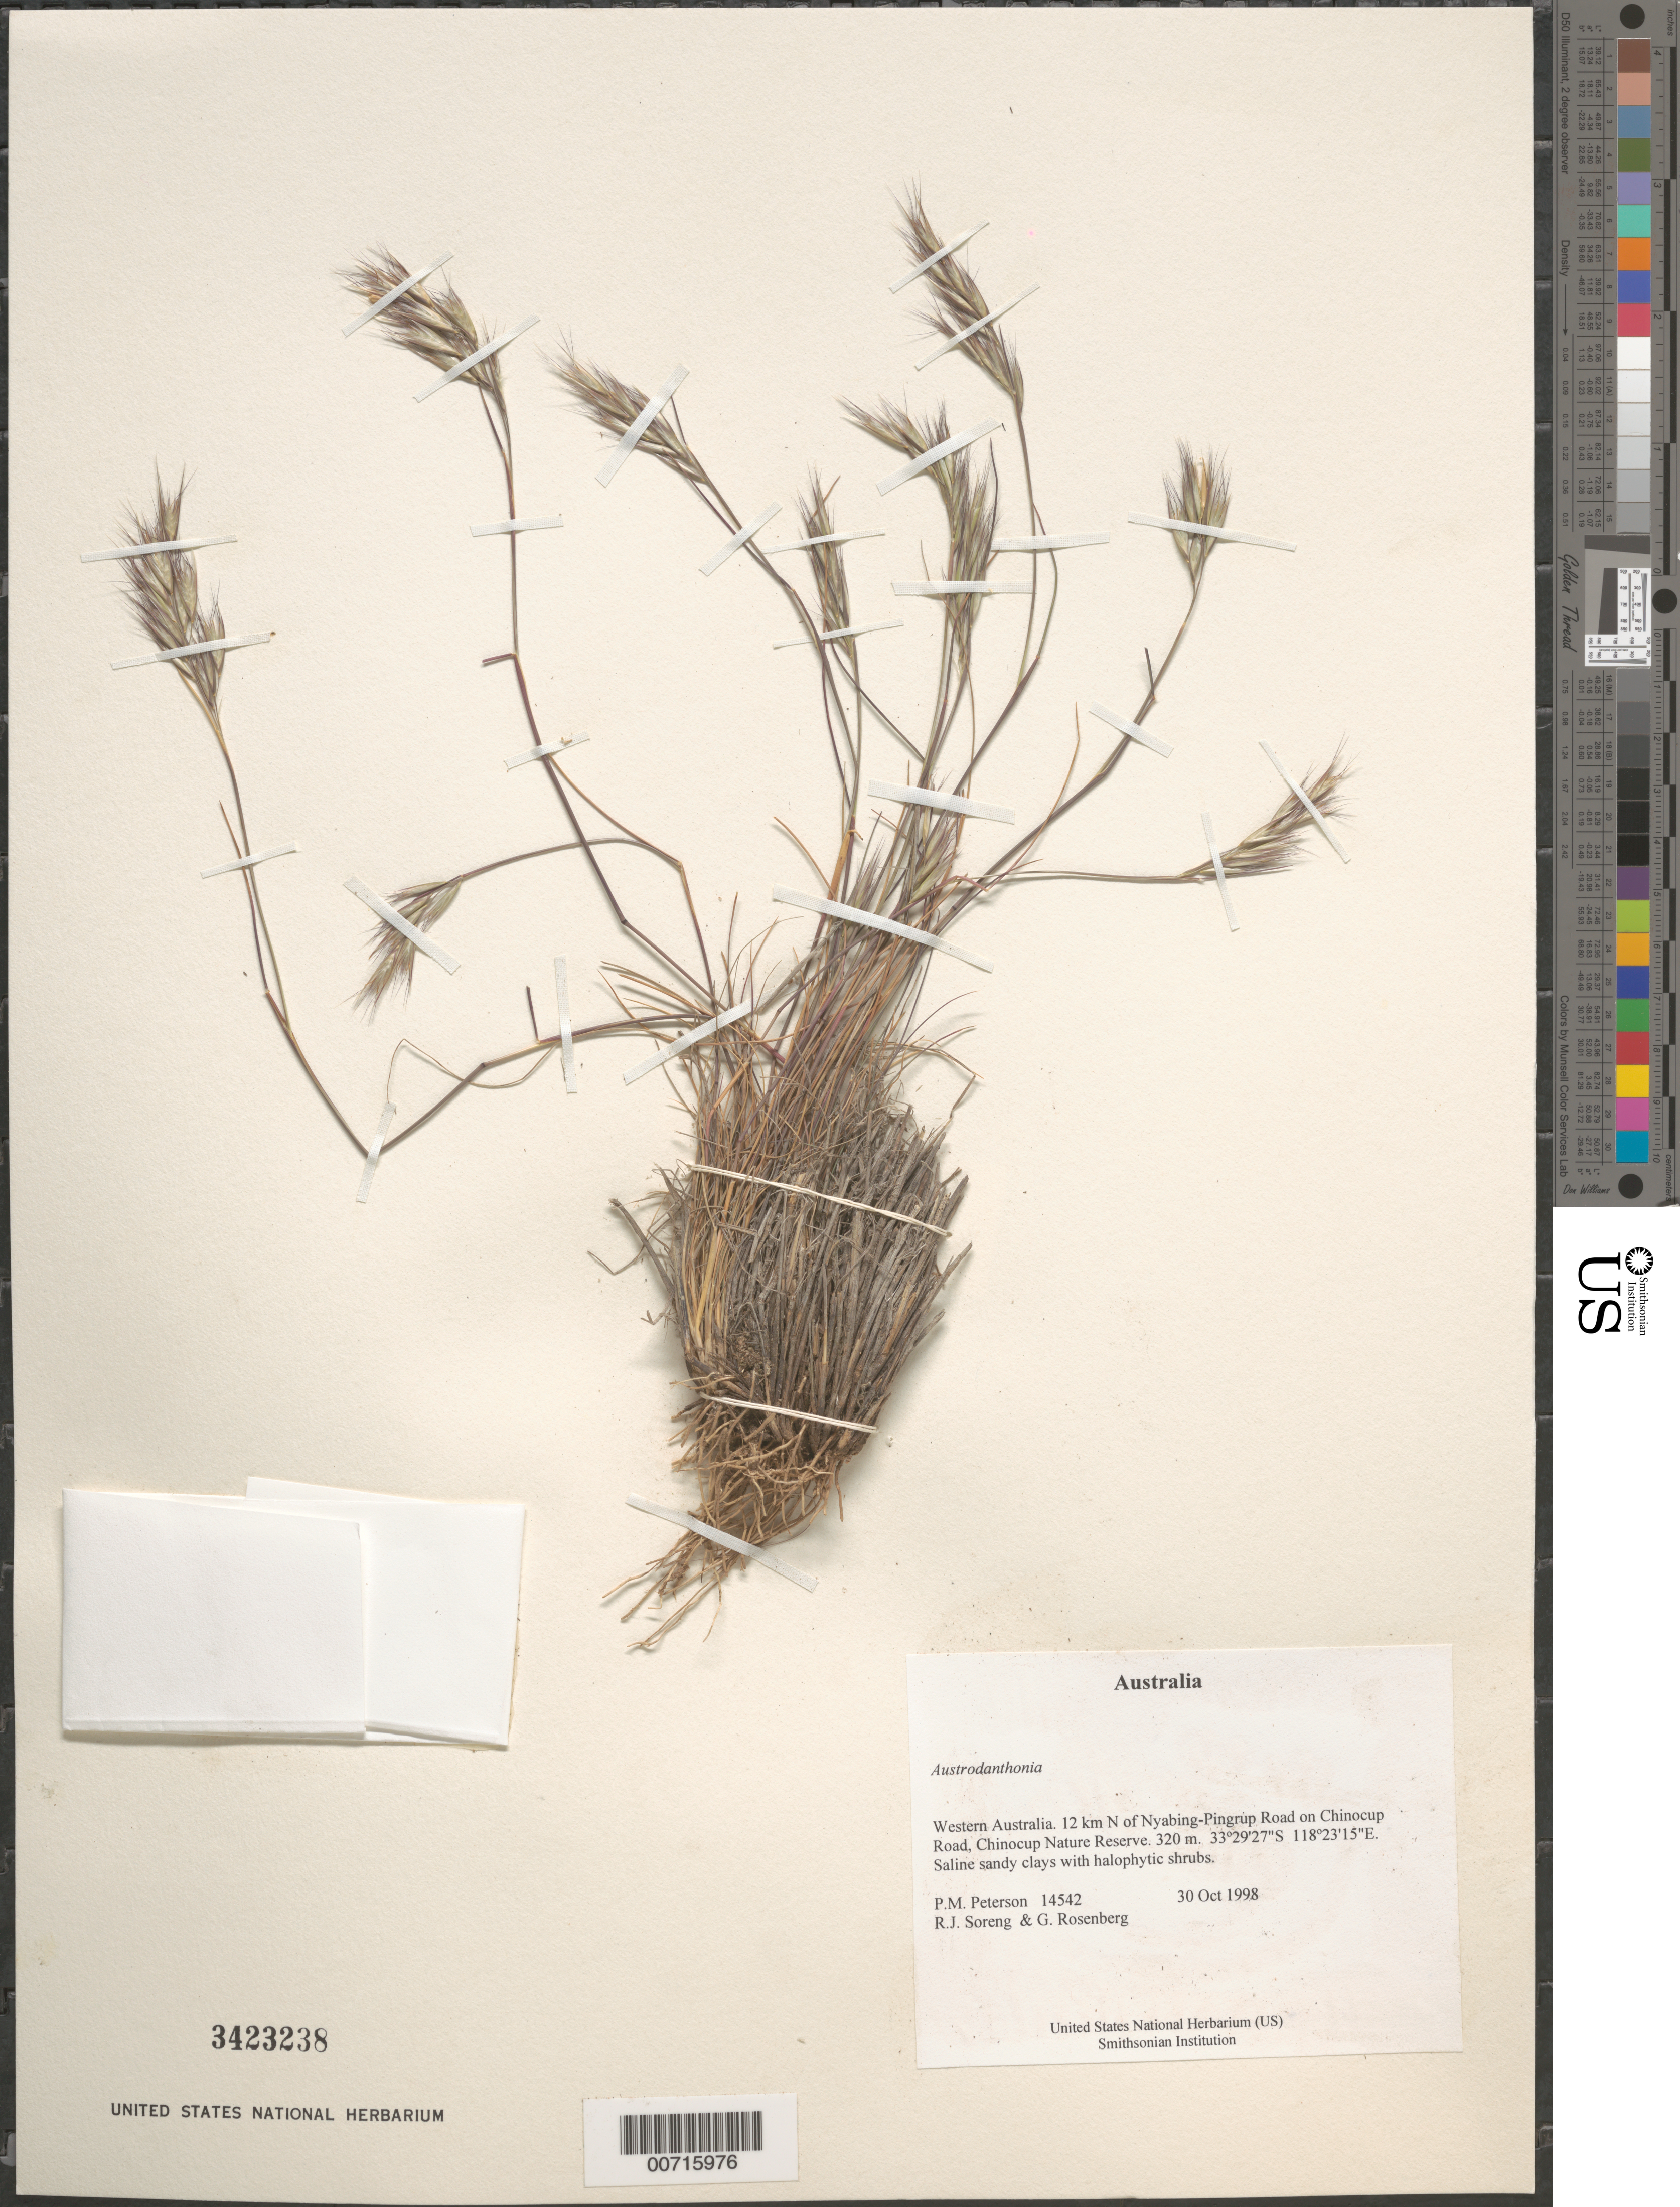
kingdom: Plantae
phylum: Tracheophyta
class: Liliopsida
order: Poales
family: Poaceae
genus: Austrodanthonia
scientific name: Austrodanthonia sp.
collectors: P. M. Peterson, R. J. Soreng & G. Rosenberg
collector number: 14542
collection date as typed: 30 Oct 1998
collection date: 1998-10-30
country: Australia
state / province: Western Australia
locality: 12 km N of Nyabing-Pingrup Road on Chinocup Road, Chinocup Nature Reserve.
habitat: Saline sandy clays with halophytic shrubs.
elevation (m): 320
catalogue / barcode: US 3423238